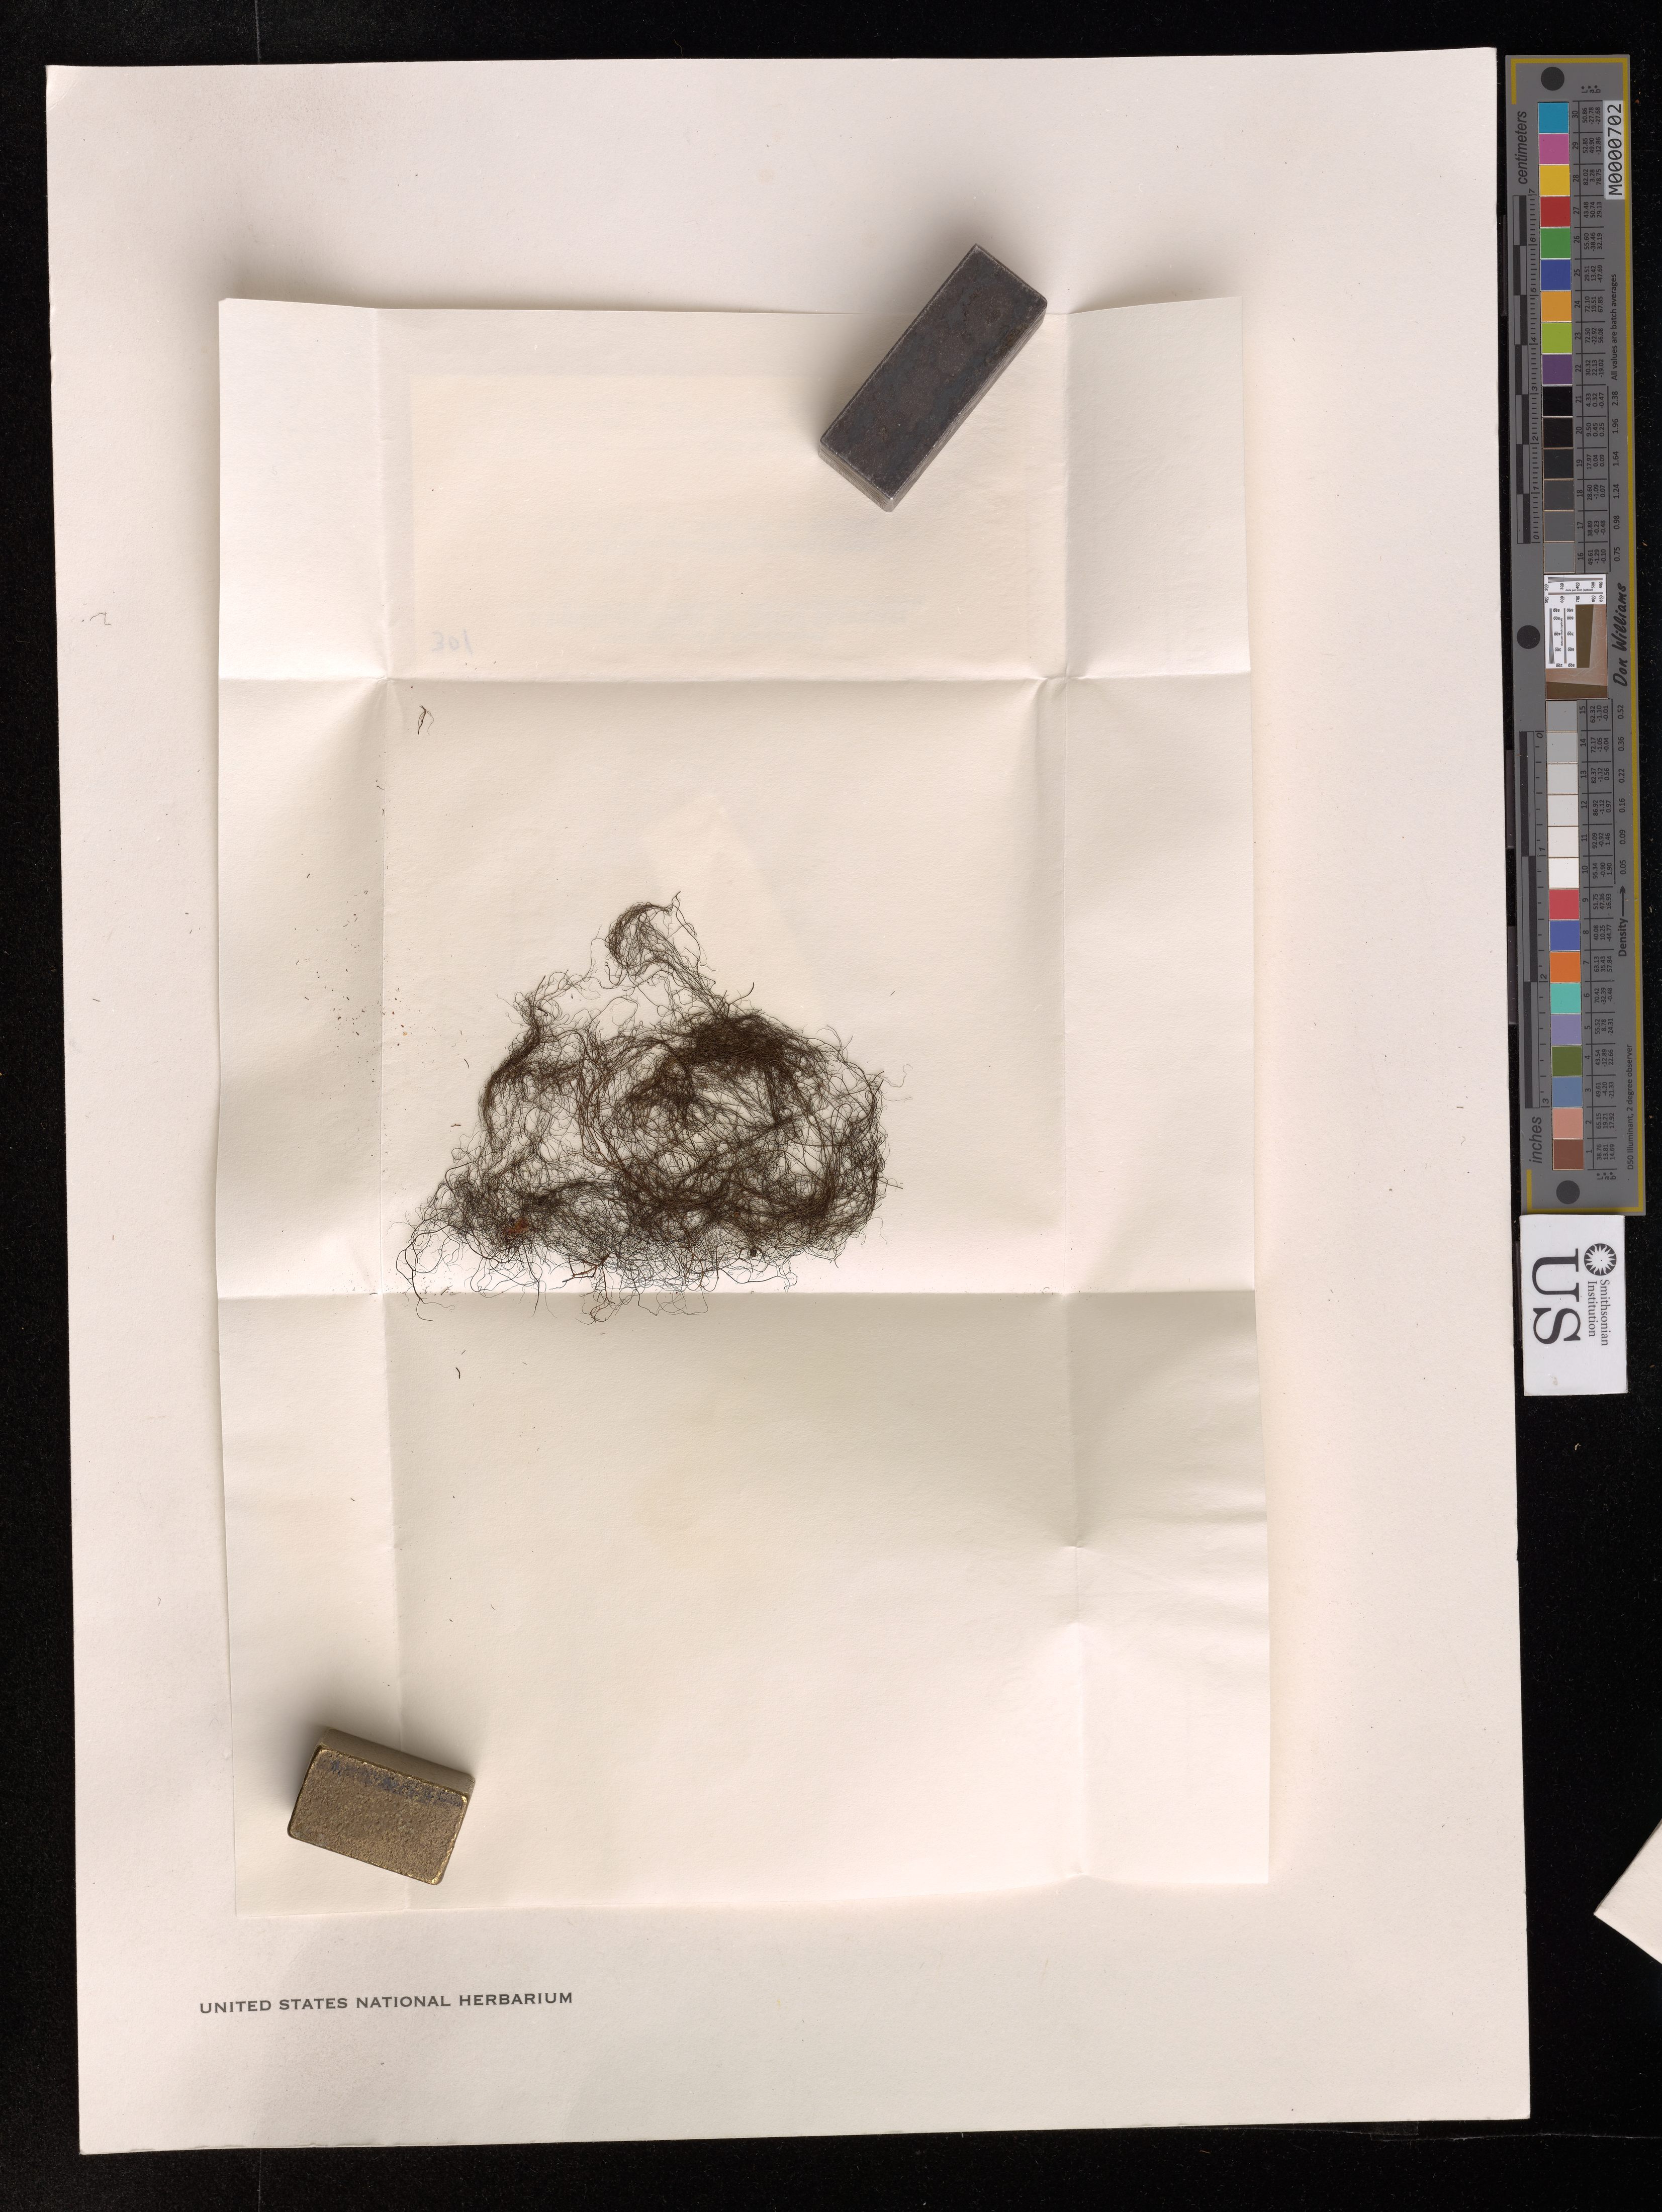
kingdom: Fungi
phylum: Ascomycota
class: Lecanoromycetes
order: Lecanorales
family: Parmeliaceae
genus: Bryoria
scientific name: Bryoria sp.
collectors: S. Kurokawa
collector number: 301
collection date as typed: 04 Sep 1974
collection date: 1974-09-04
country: Canada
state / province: British Columbia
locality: Paint Brush trail, Manning Park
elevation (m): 2100